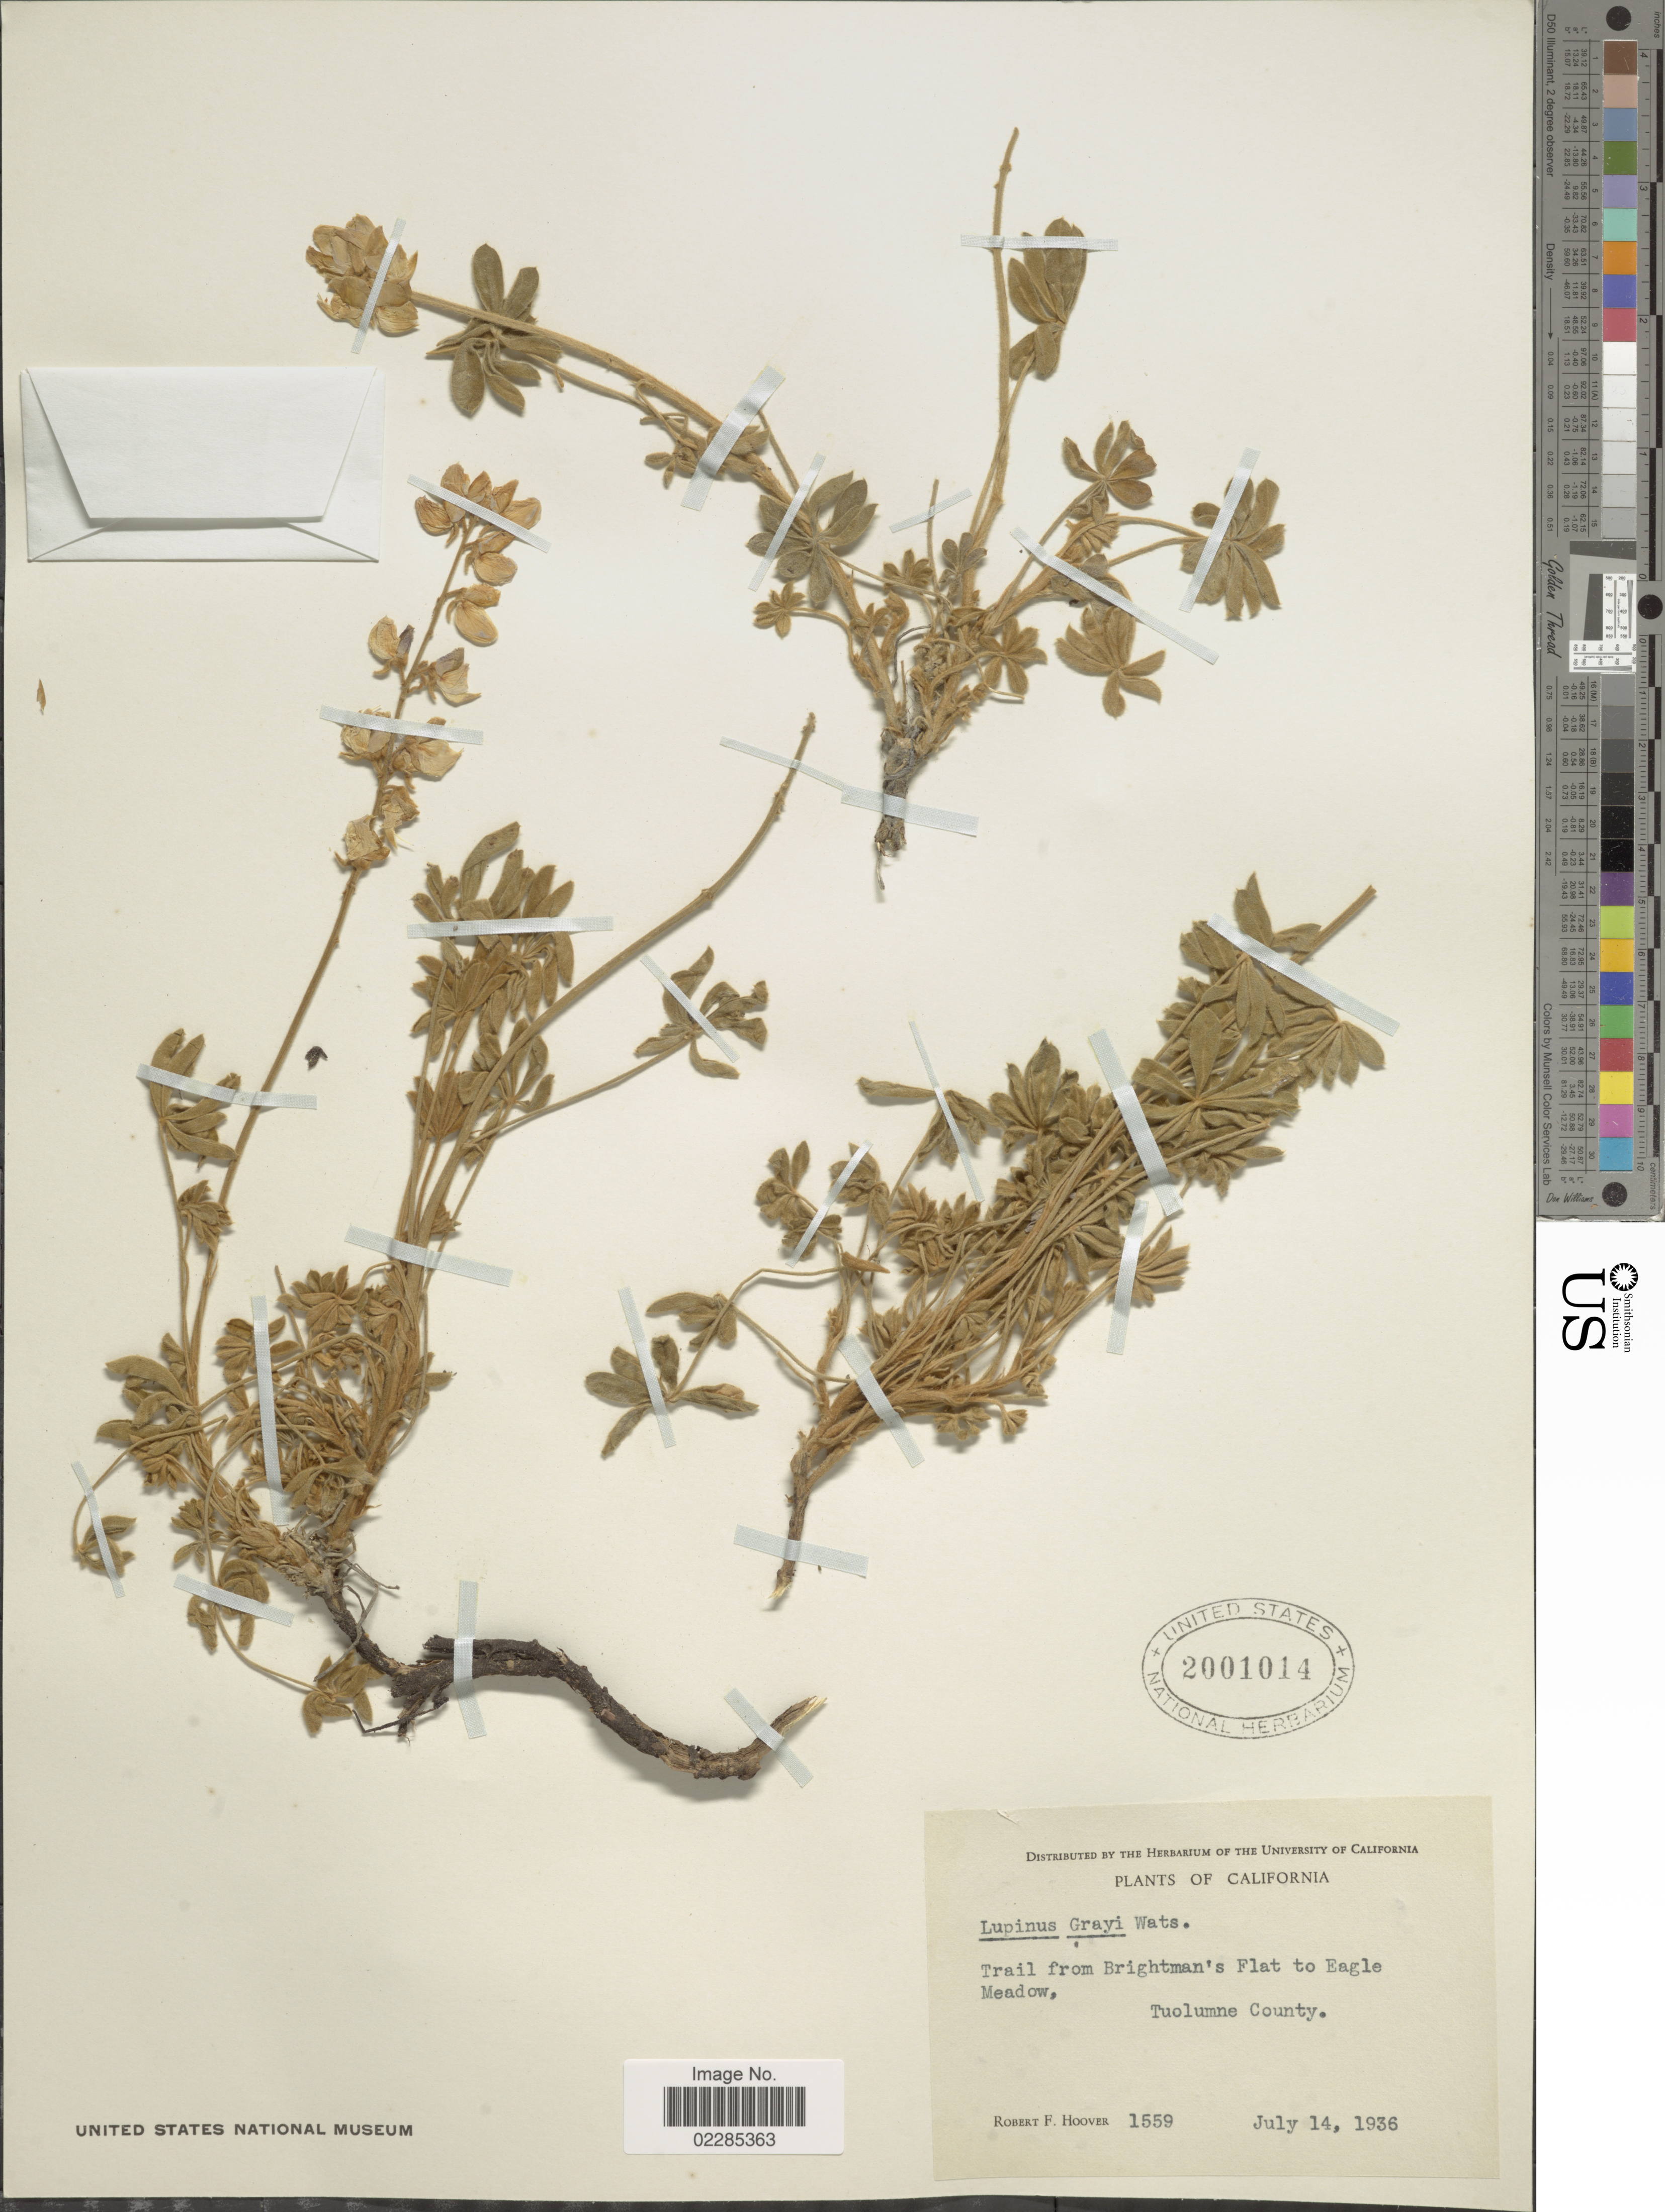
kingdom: Plantae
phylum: Tracheophyta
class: Magnoliopsida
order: Fabales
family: Fabaceae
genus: Lupinus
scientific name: Lupinus grayi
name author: S. Watson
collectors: R. F. Hoover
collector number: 1559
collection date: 1936-07-14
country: United States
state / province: California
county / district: Tuolumne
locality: Trail from Brightman's Flat to Eagle Meadow, Tuolumne County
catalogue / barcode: US 2001014